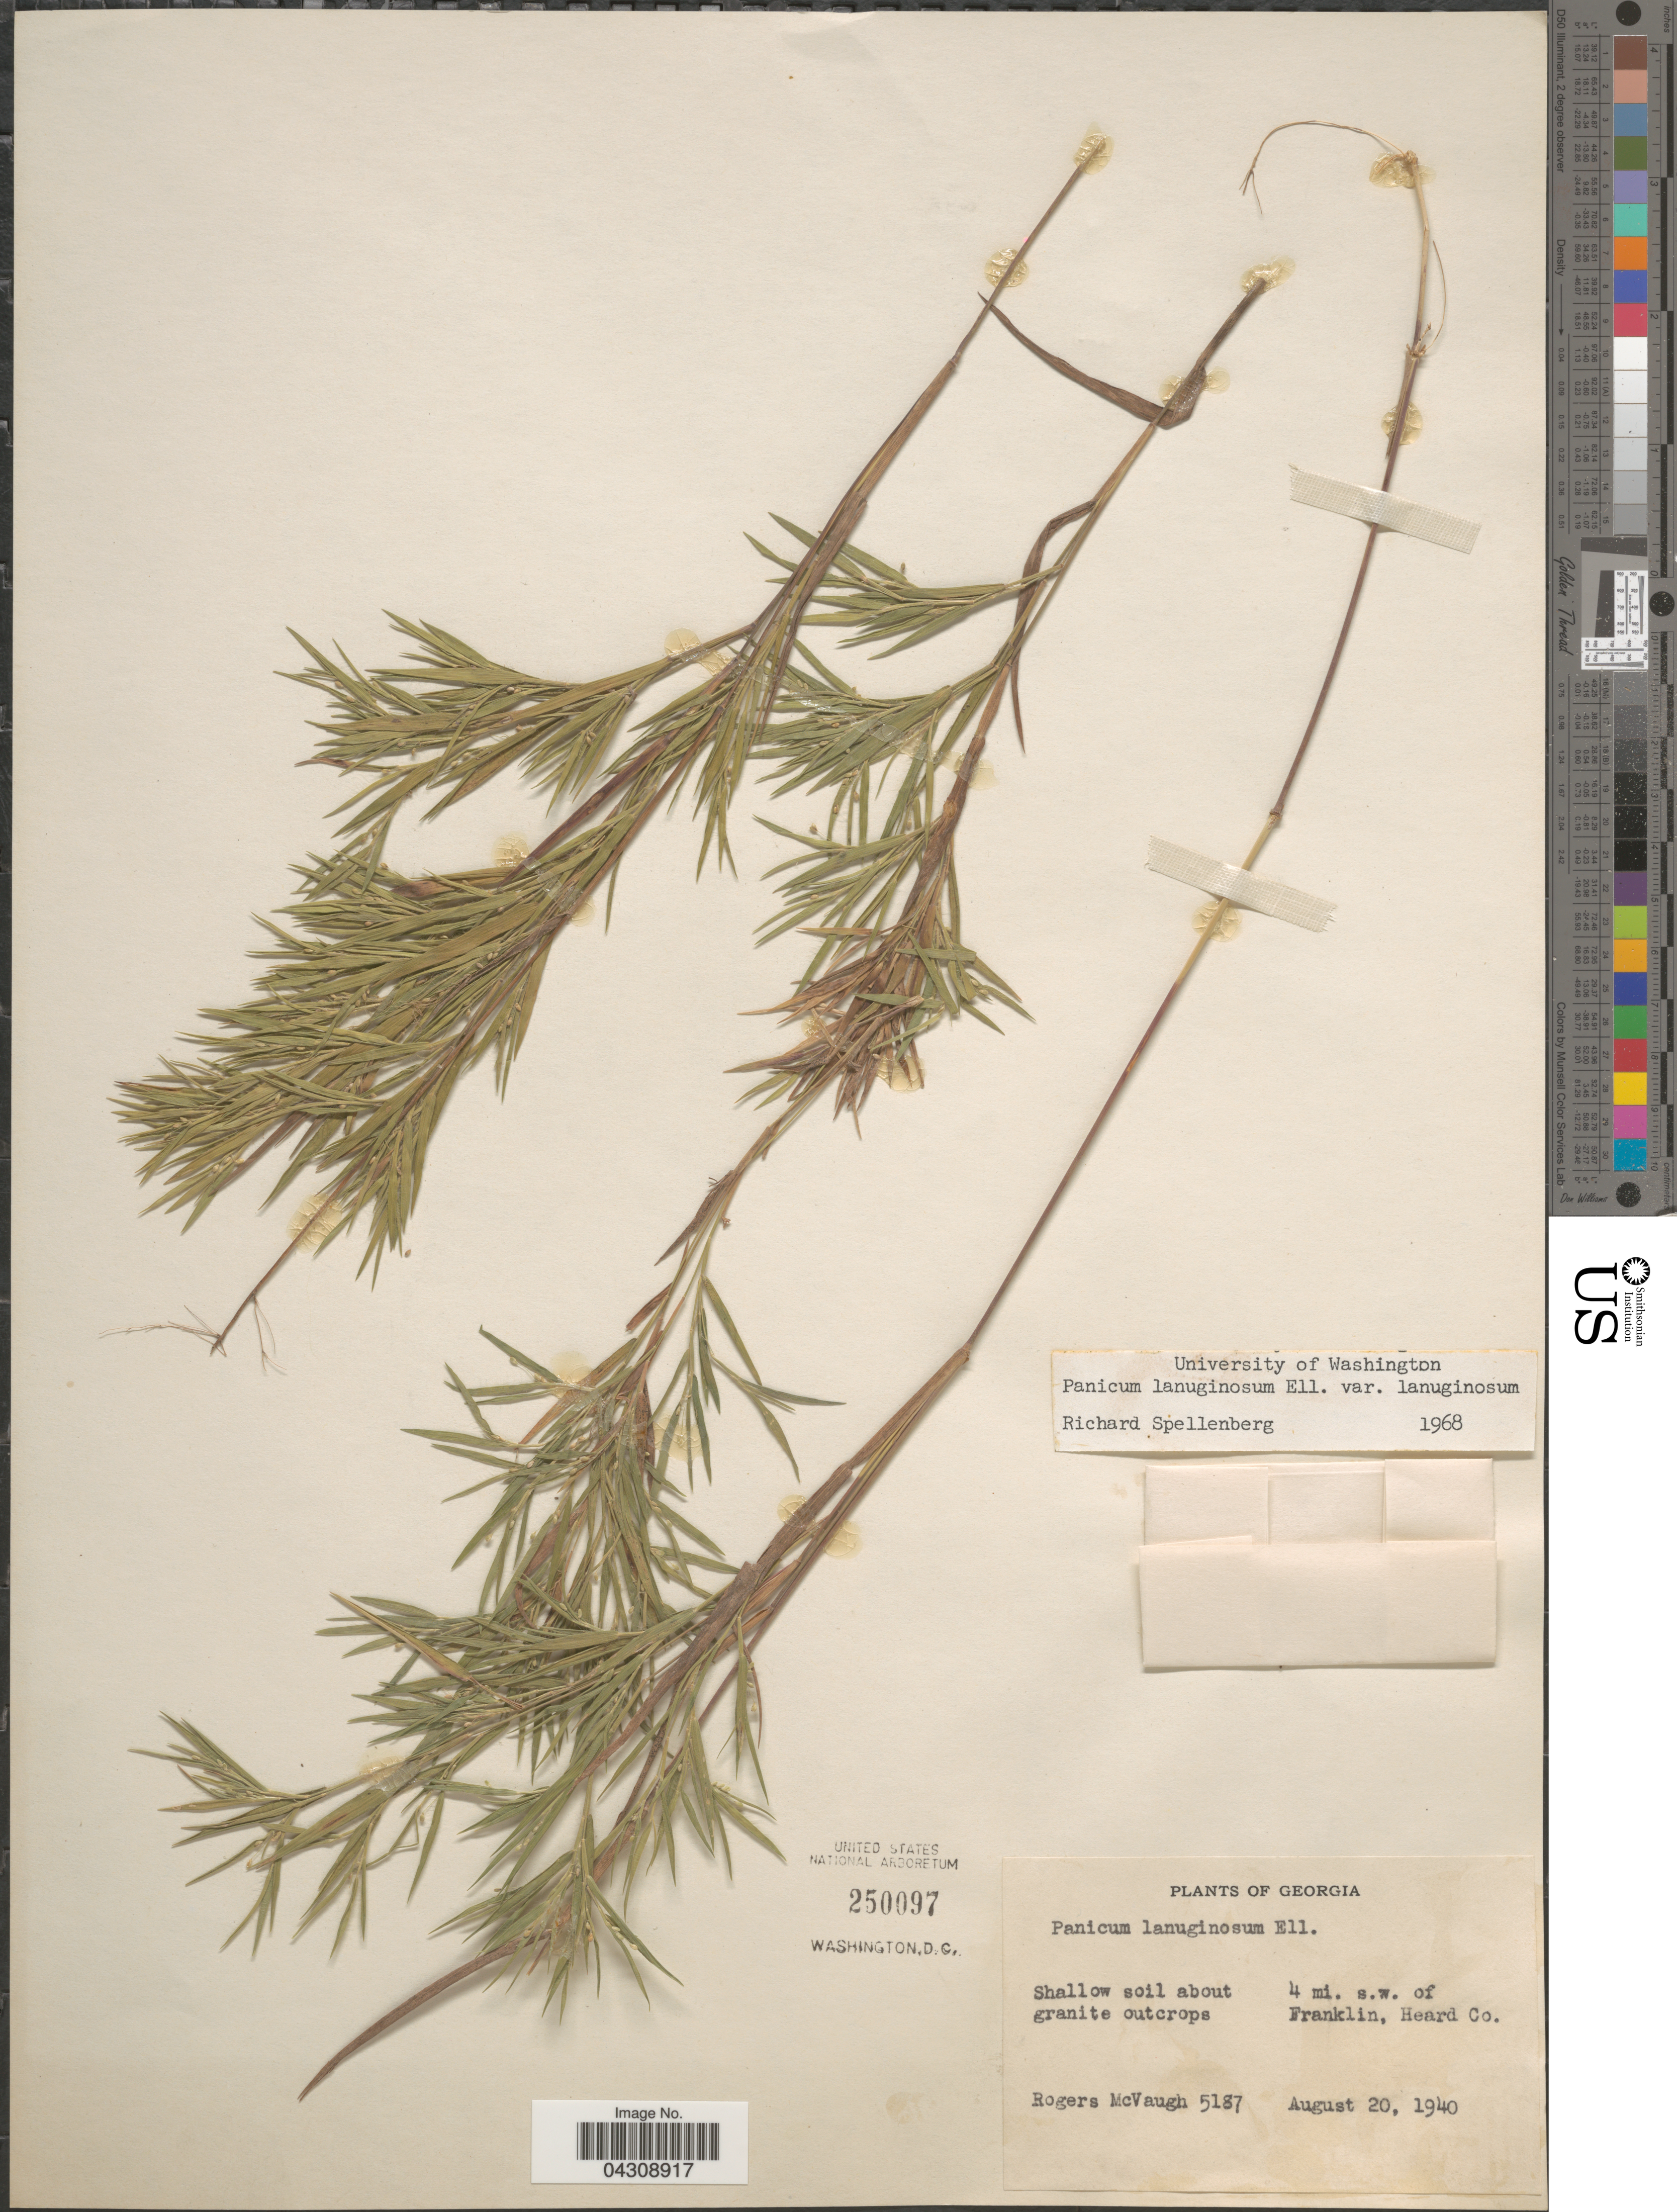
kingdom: Plantae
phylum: Tracheophyta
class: Liliopsida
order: Poales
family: Poaceae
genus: Dichanthelium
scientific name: Dichanthelium acuminatum var. acuminatum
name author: (Sw.) Gould & C.A. Clark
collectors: R. McVaugh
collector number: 5187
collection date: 1940-08-20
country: United States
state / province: Georgia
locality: Shallow soil about 4 mi. s.w. of granite outcrops. Franklin, Heard Co.